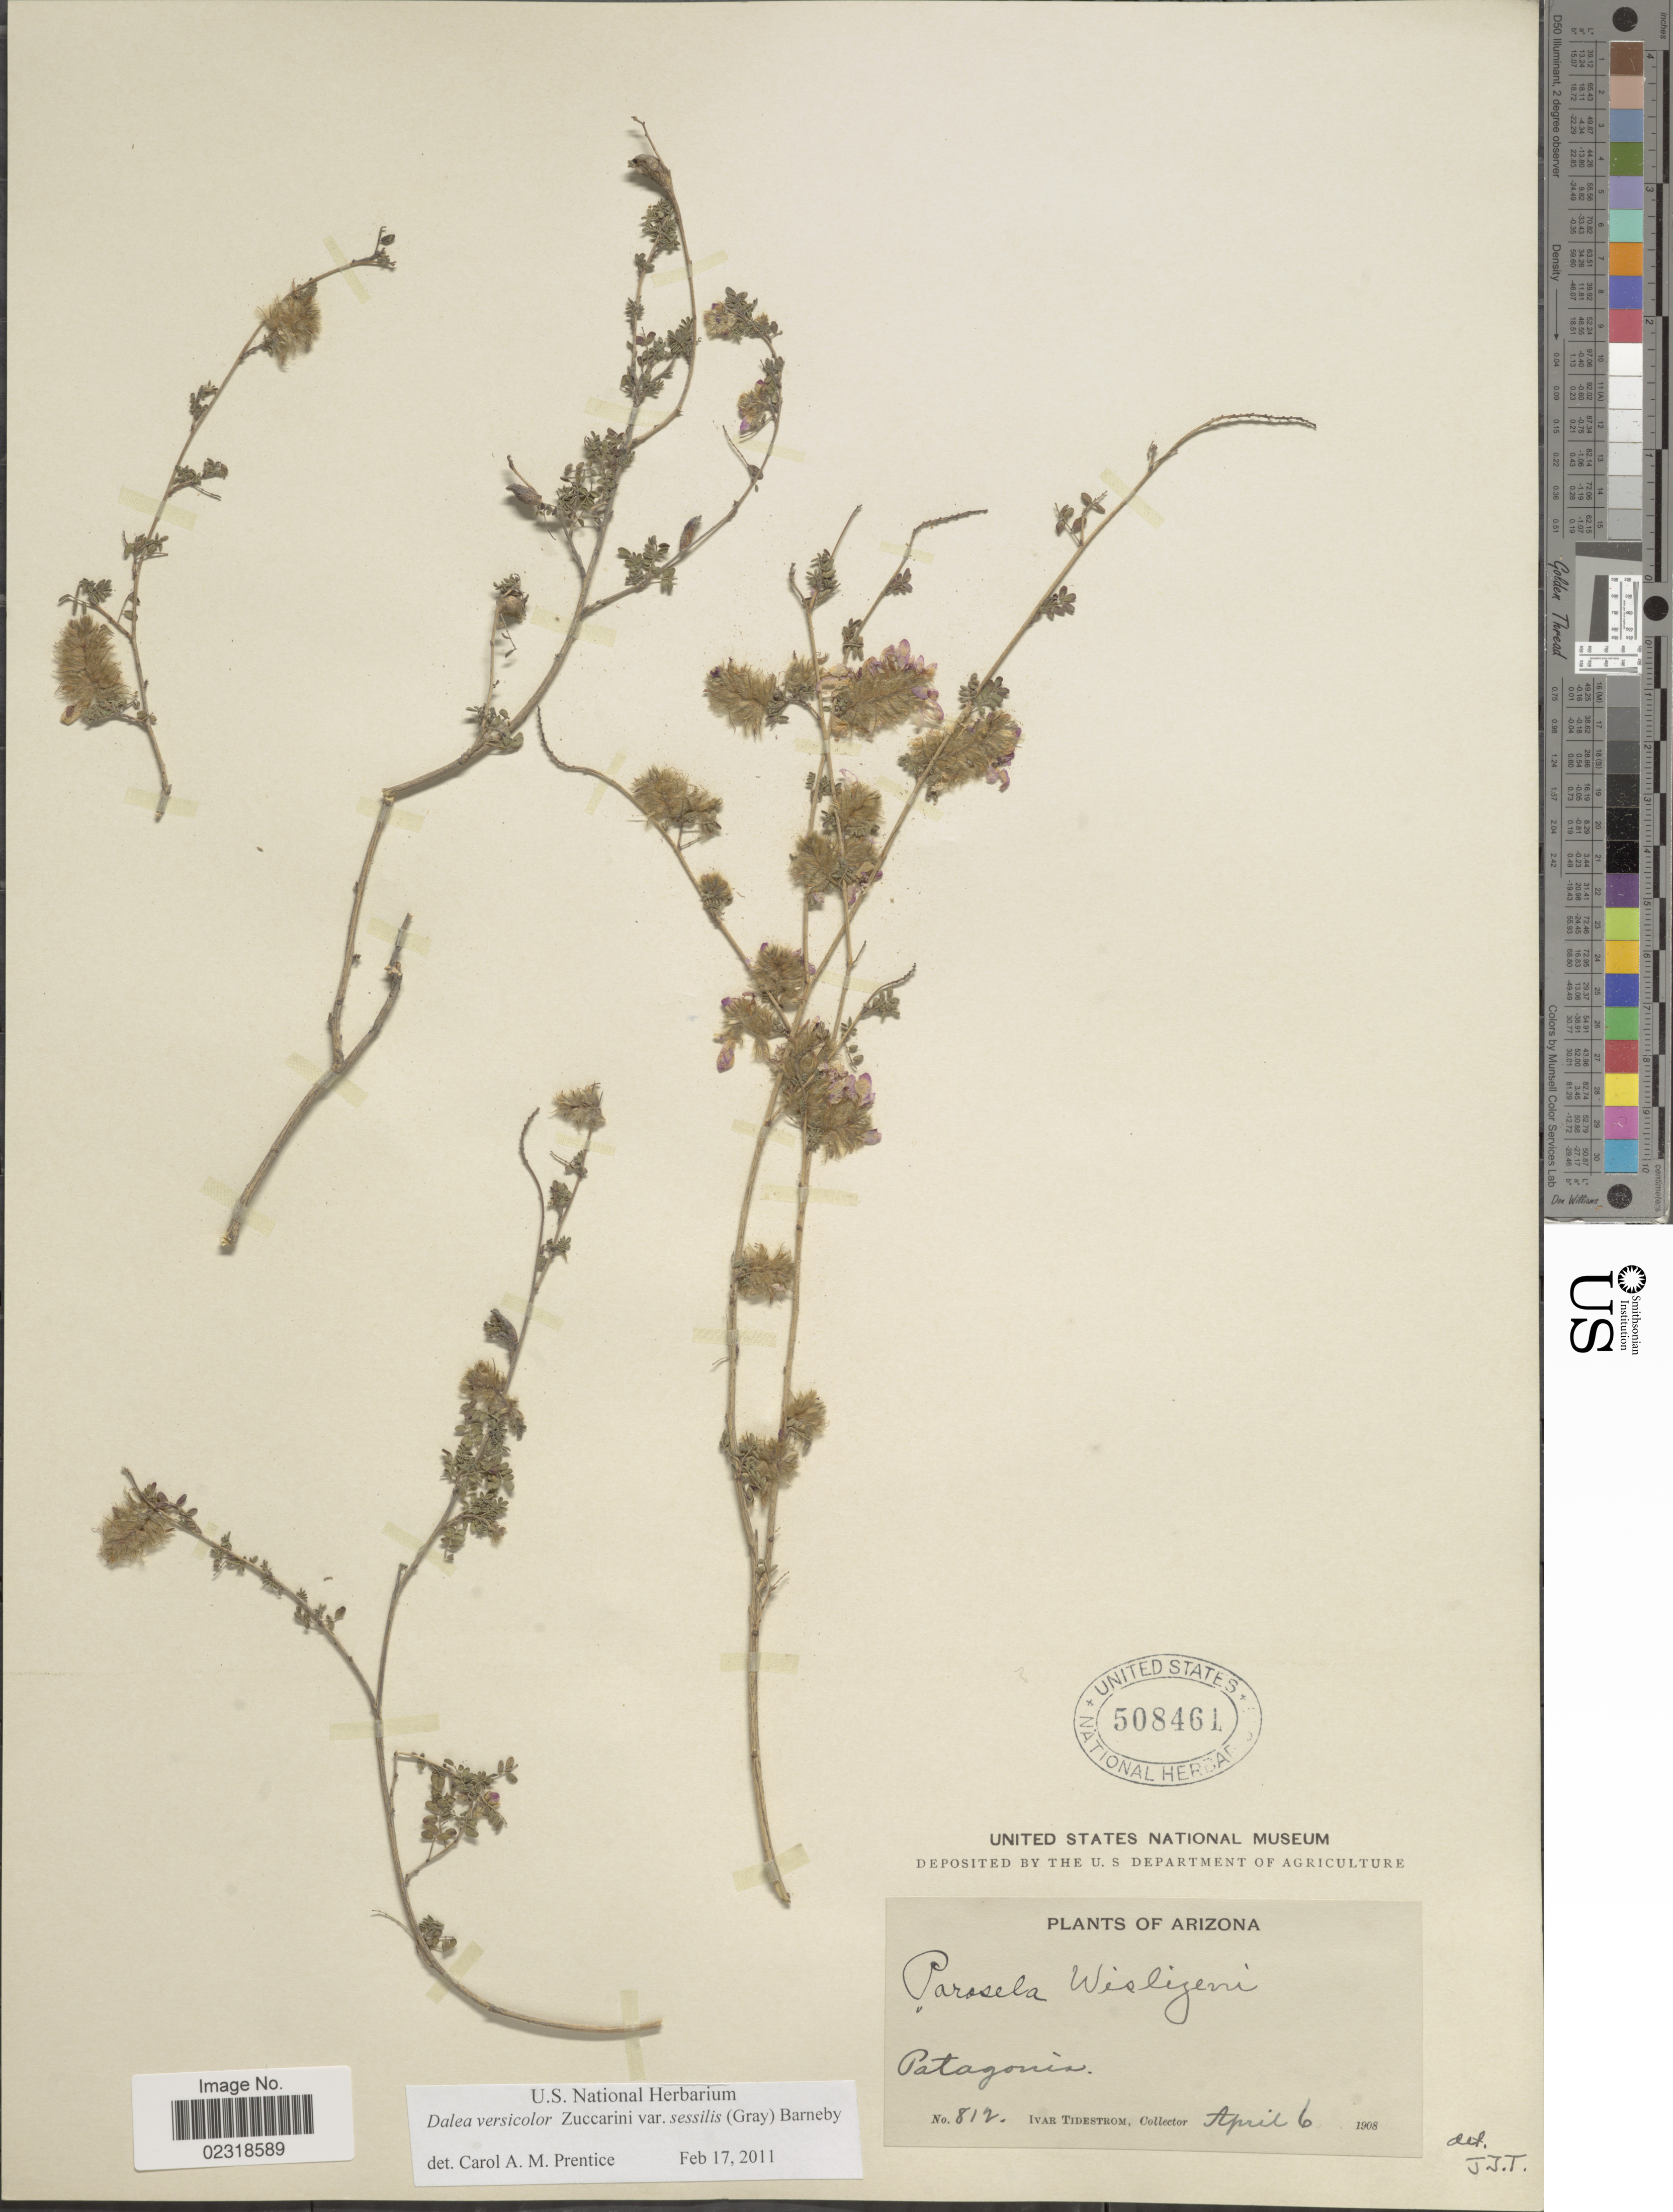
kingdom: Plantae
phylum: Tracheophyta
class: Magnoliopsida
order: Fabales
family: Fabaceae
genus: Dalea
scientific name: Dalea versicolor var. sessilis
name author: Zucc.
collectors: I. F. Tidestrom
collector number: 812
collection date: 1908-04-06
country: United States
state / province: Arizona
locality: Patagonia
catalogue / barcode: US 508461